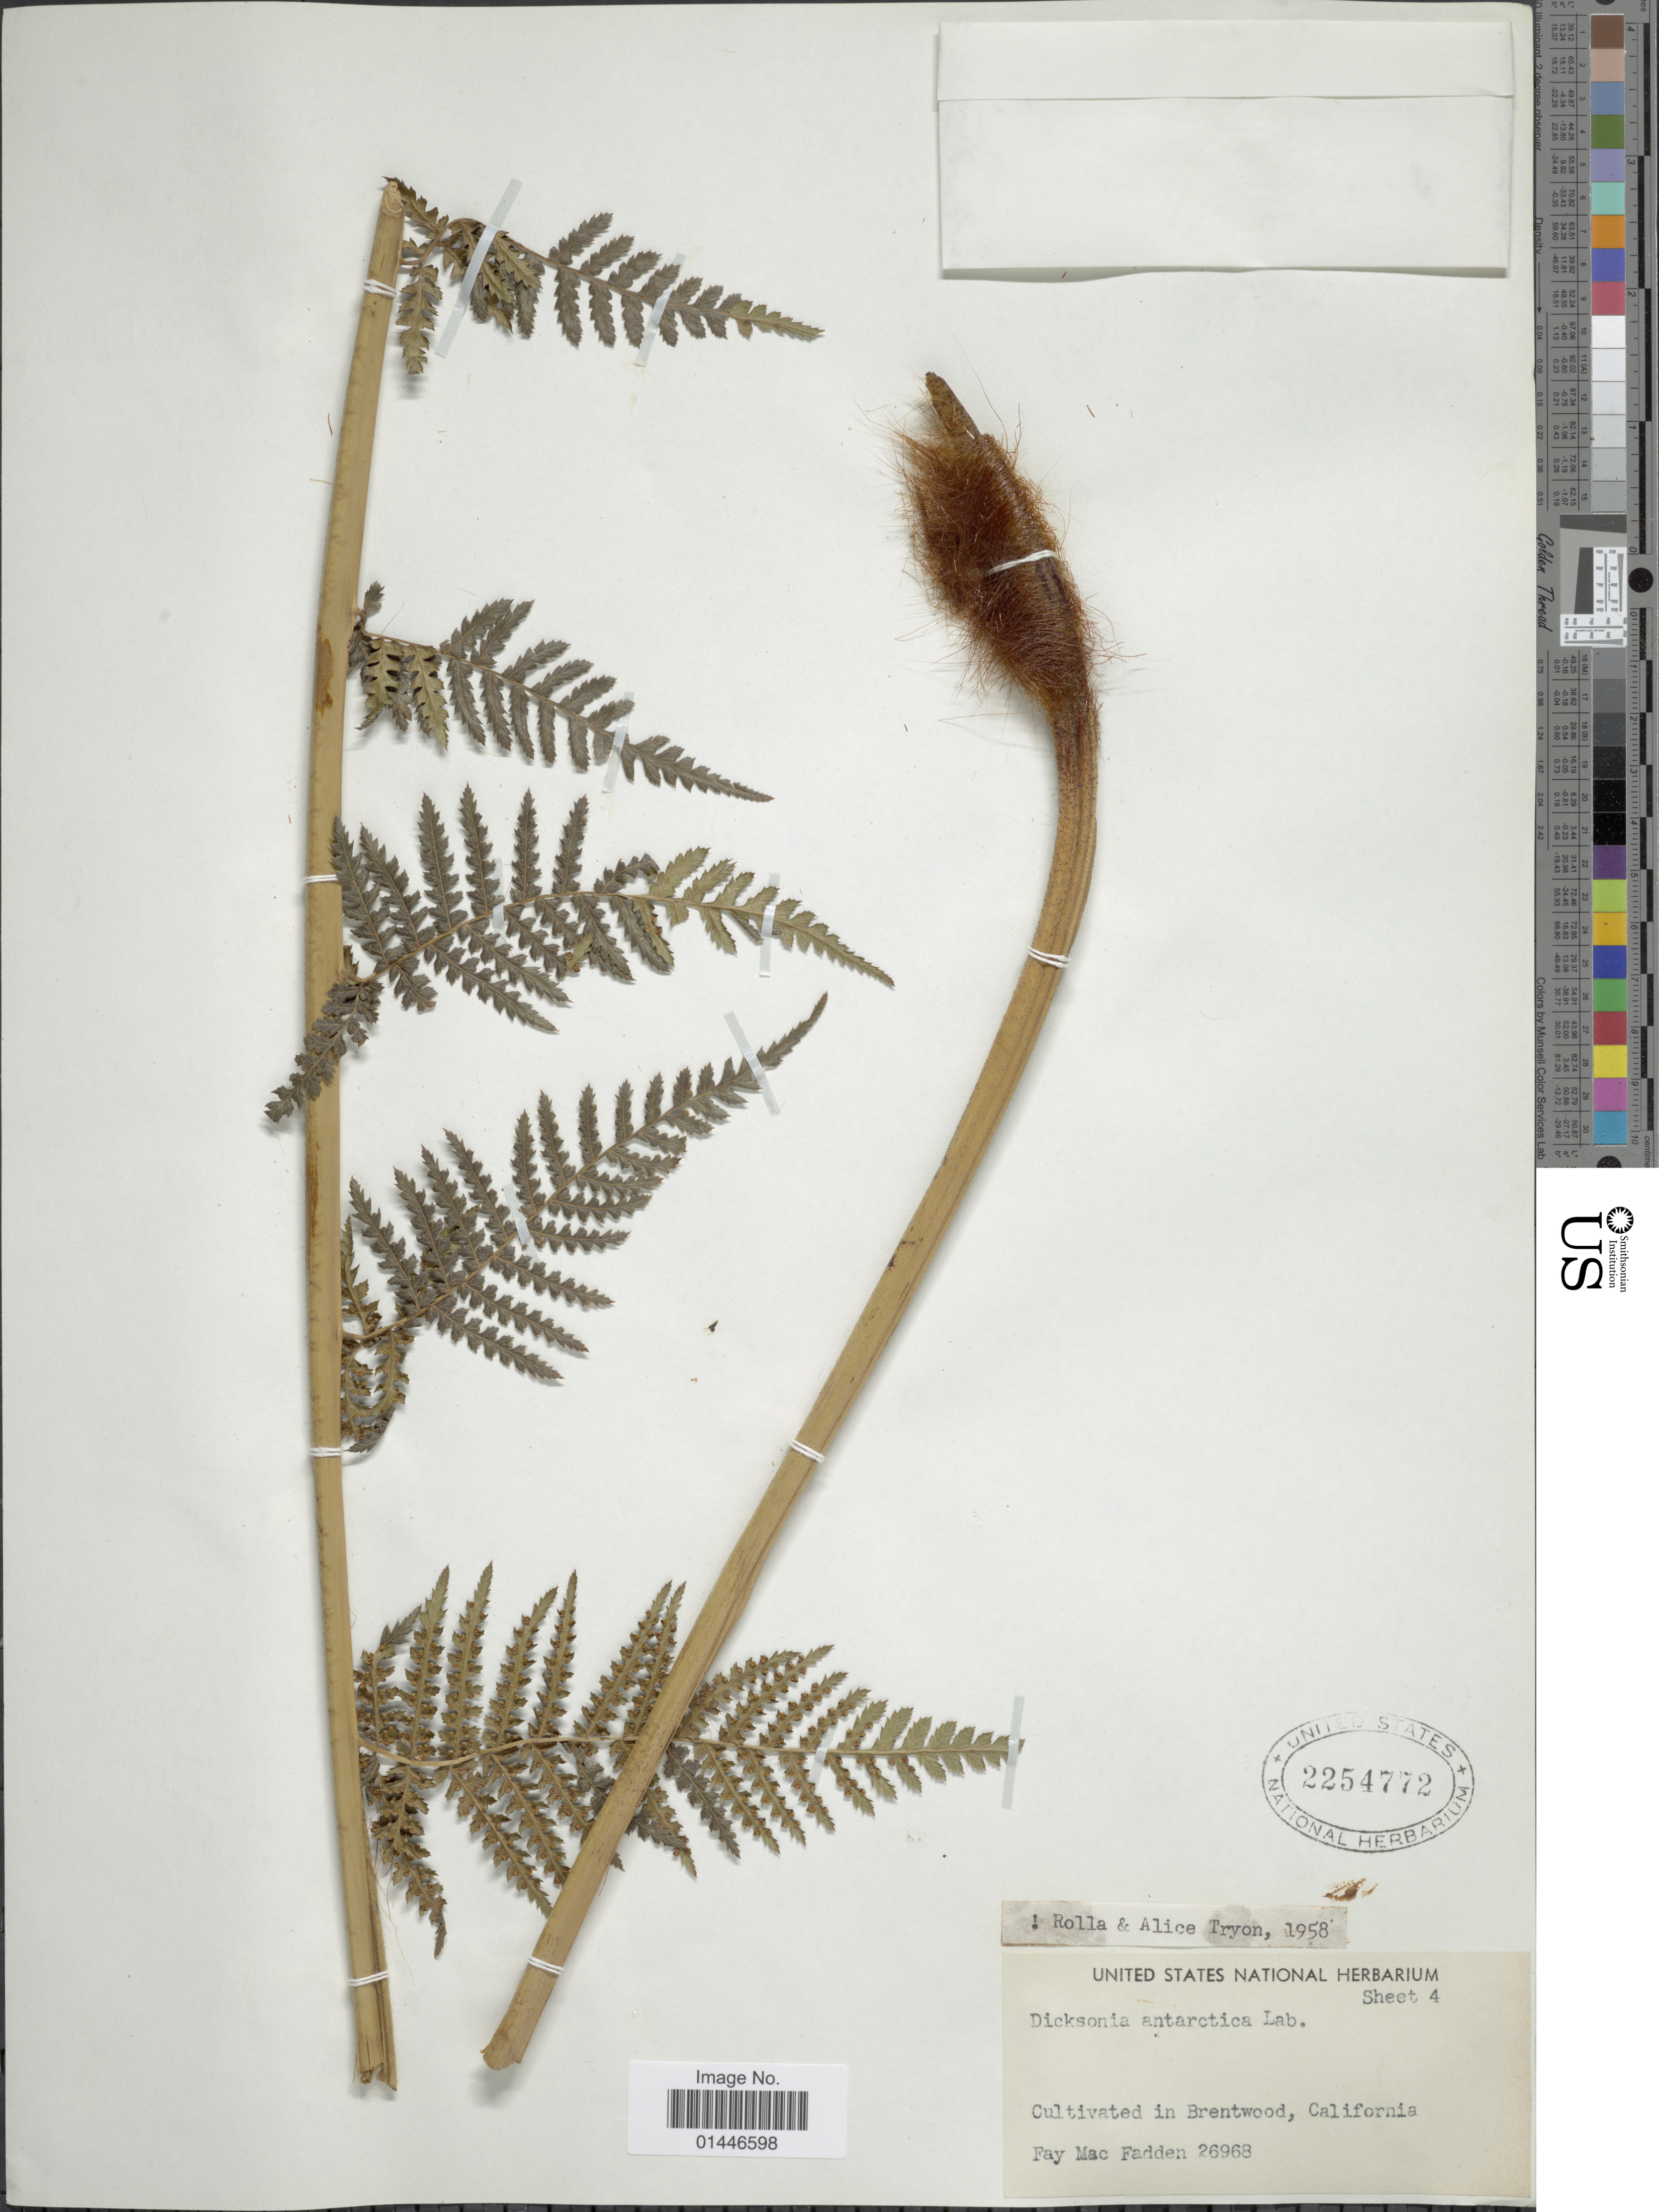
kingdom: Plantae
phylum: Tracheophyta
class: Polypodiopsida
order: Cyatheales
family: Dicksoniaceae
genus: Dicksonia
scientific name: Dicksonia antarctica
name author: Labill.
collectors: F. MacFadden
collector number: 26968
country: United States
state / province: California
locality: Brentwood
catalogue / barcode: US 2254772